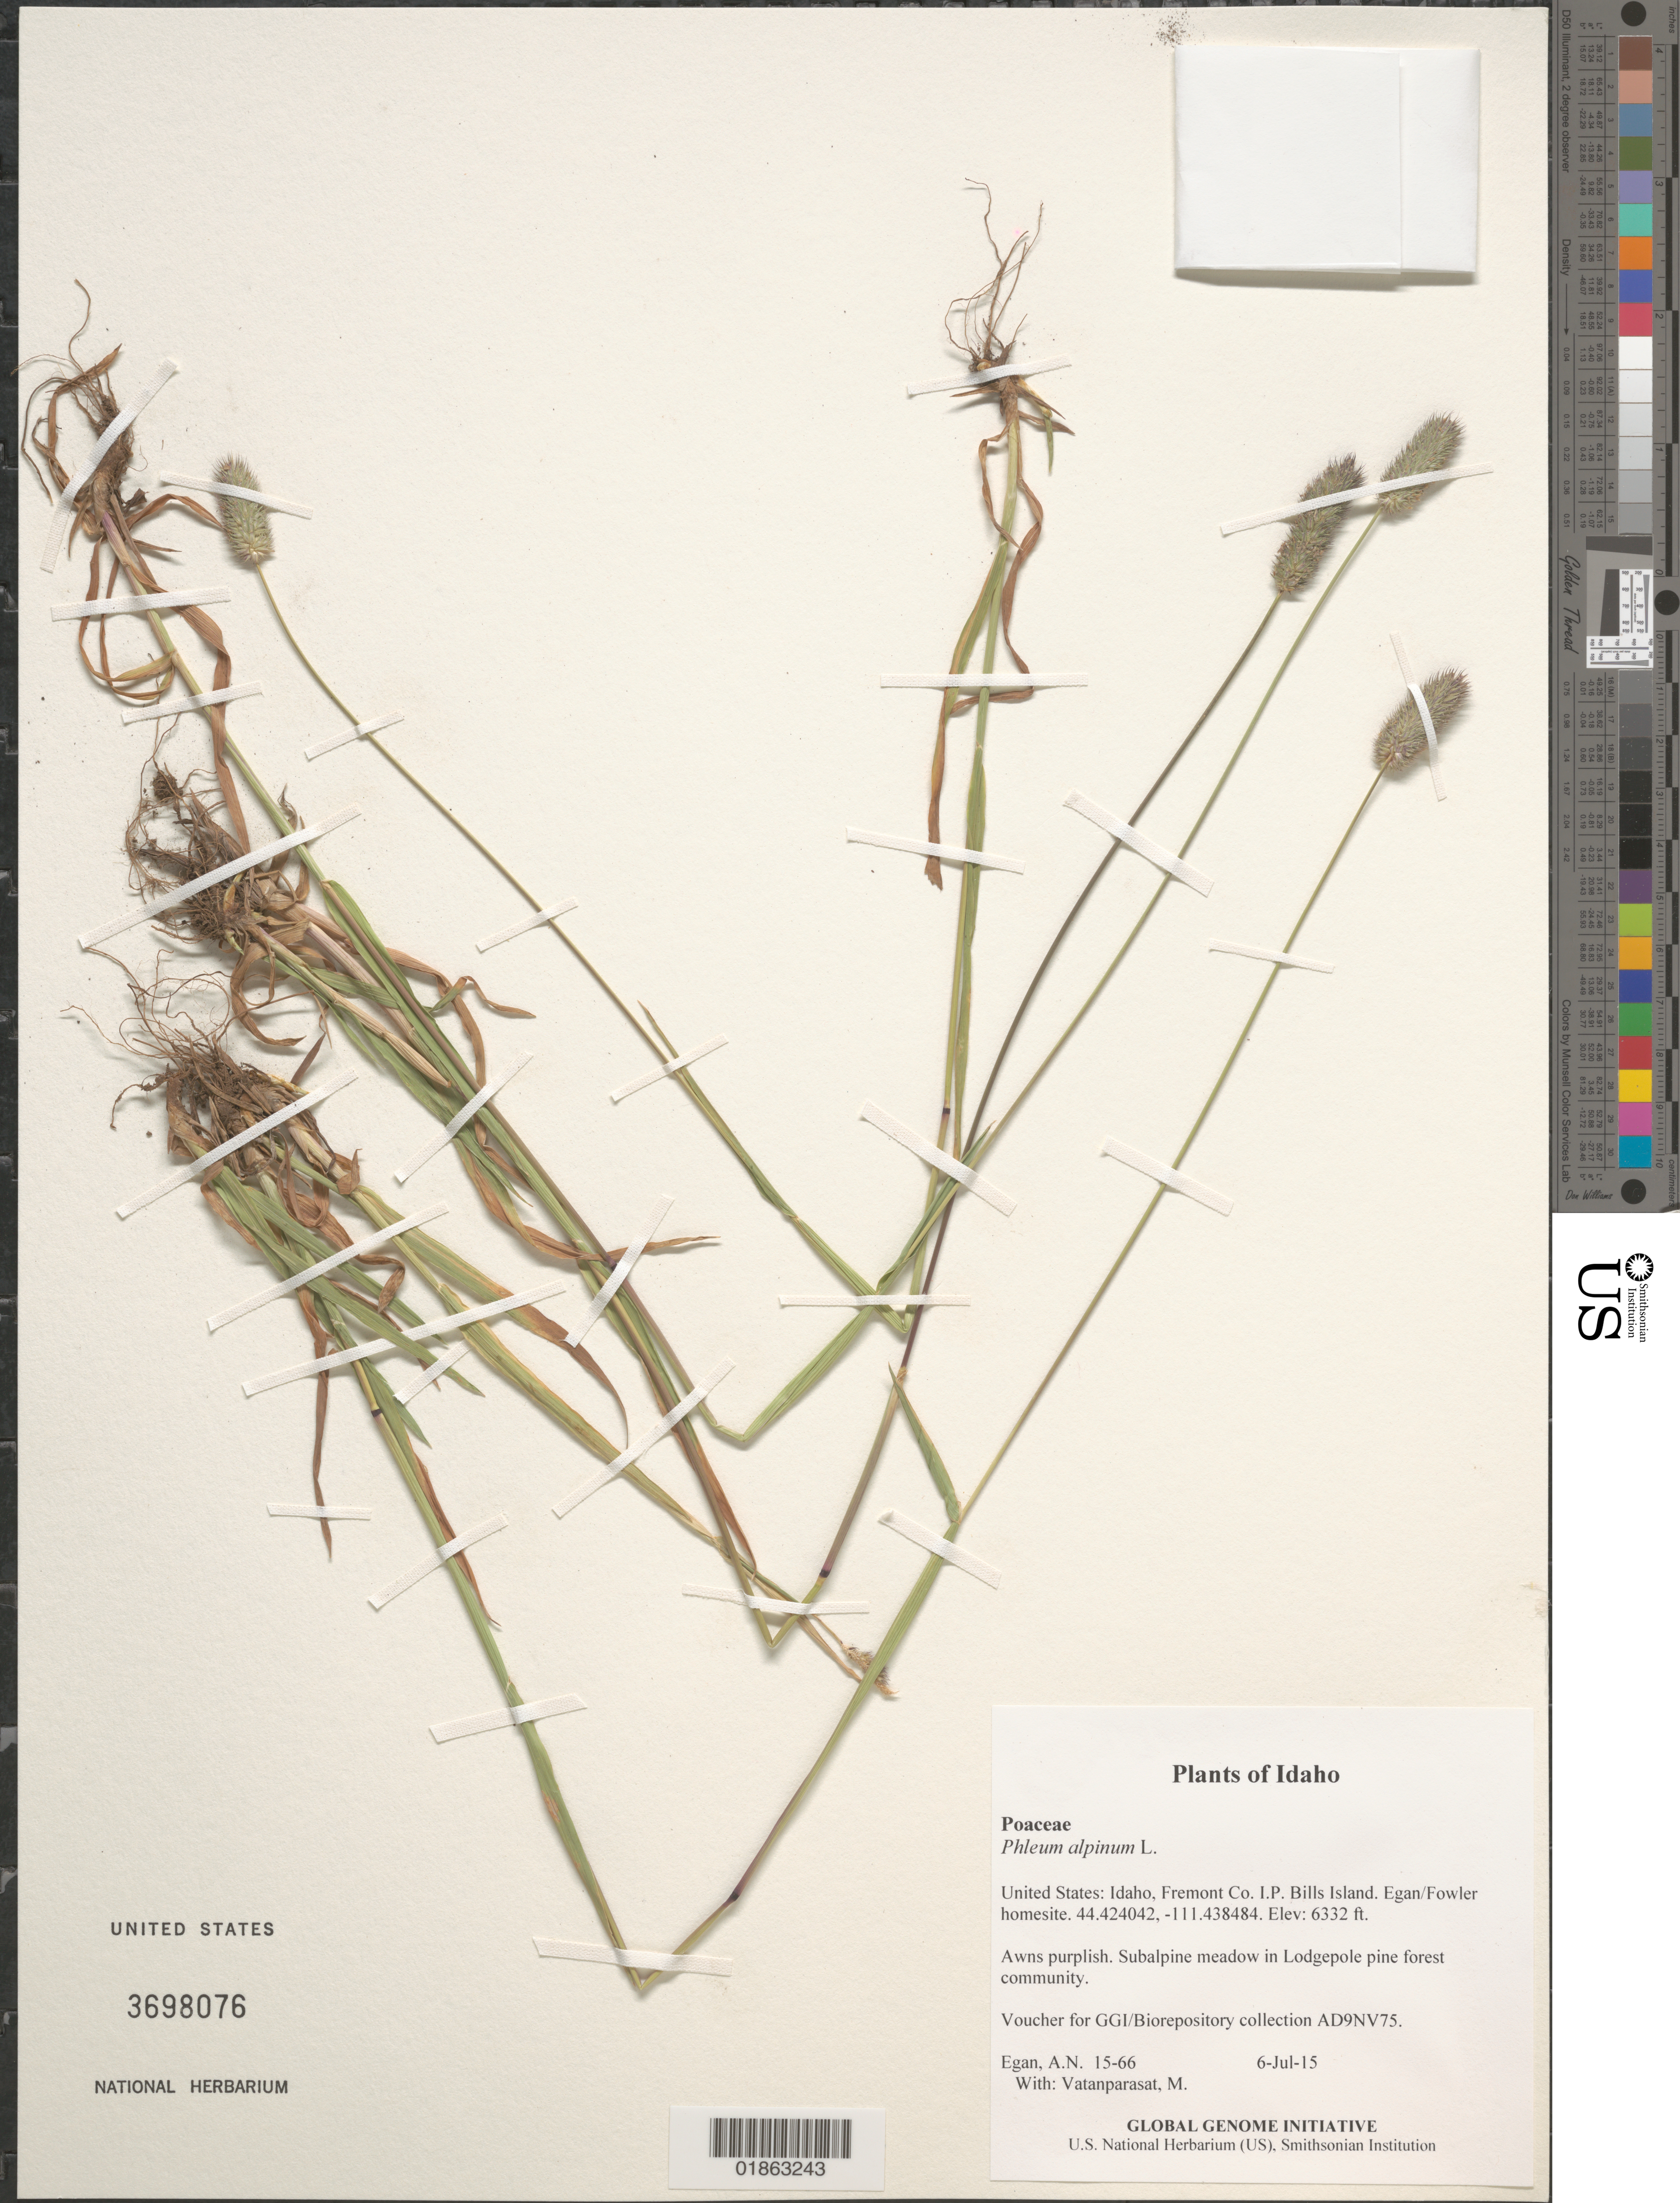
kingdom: Plantae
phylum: Tracheophyta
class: Liliopsida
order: Poales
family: Poaceae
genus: Phleum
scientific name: Phleum alpinum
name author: L.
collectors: A. N. Egan & M. Vatanparasat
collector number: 15-66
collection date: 2015-07-06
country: United States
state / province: Idaho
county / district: Fremont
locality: I.P. Bills Island. Egan/Fowler homesite.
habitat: Subalpine meadow in Lodgepole pine forest community.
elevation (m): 1930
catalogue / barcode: US 3698076